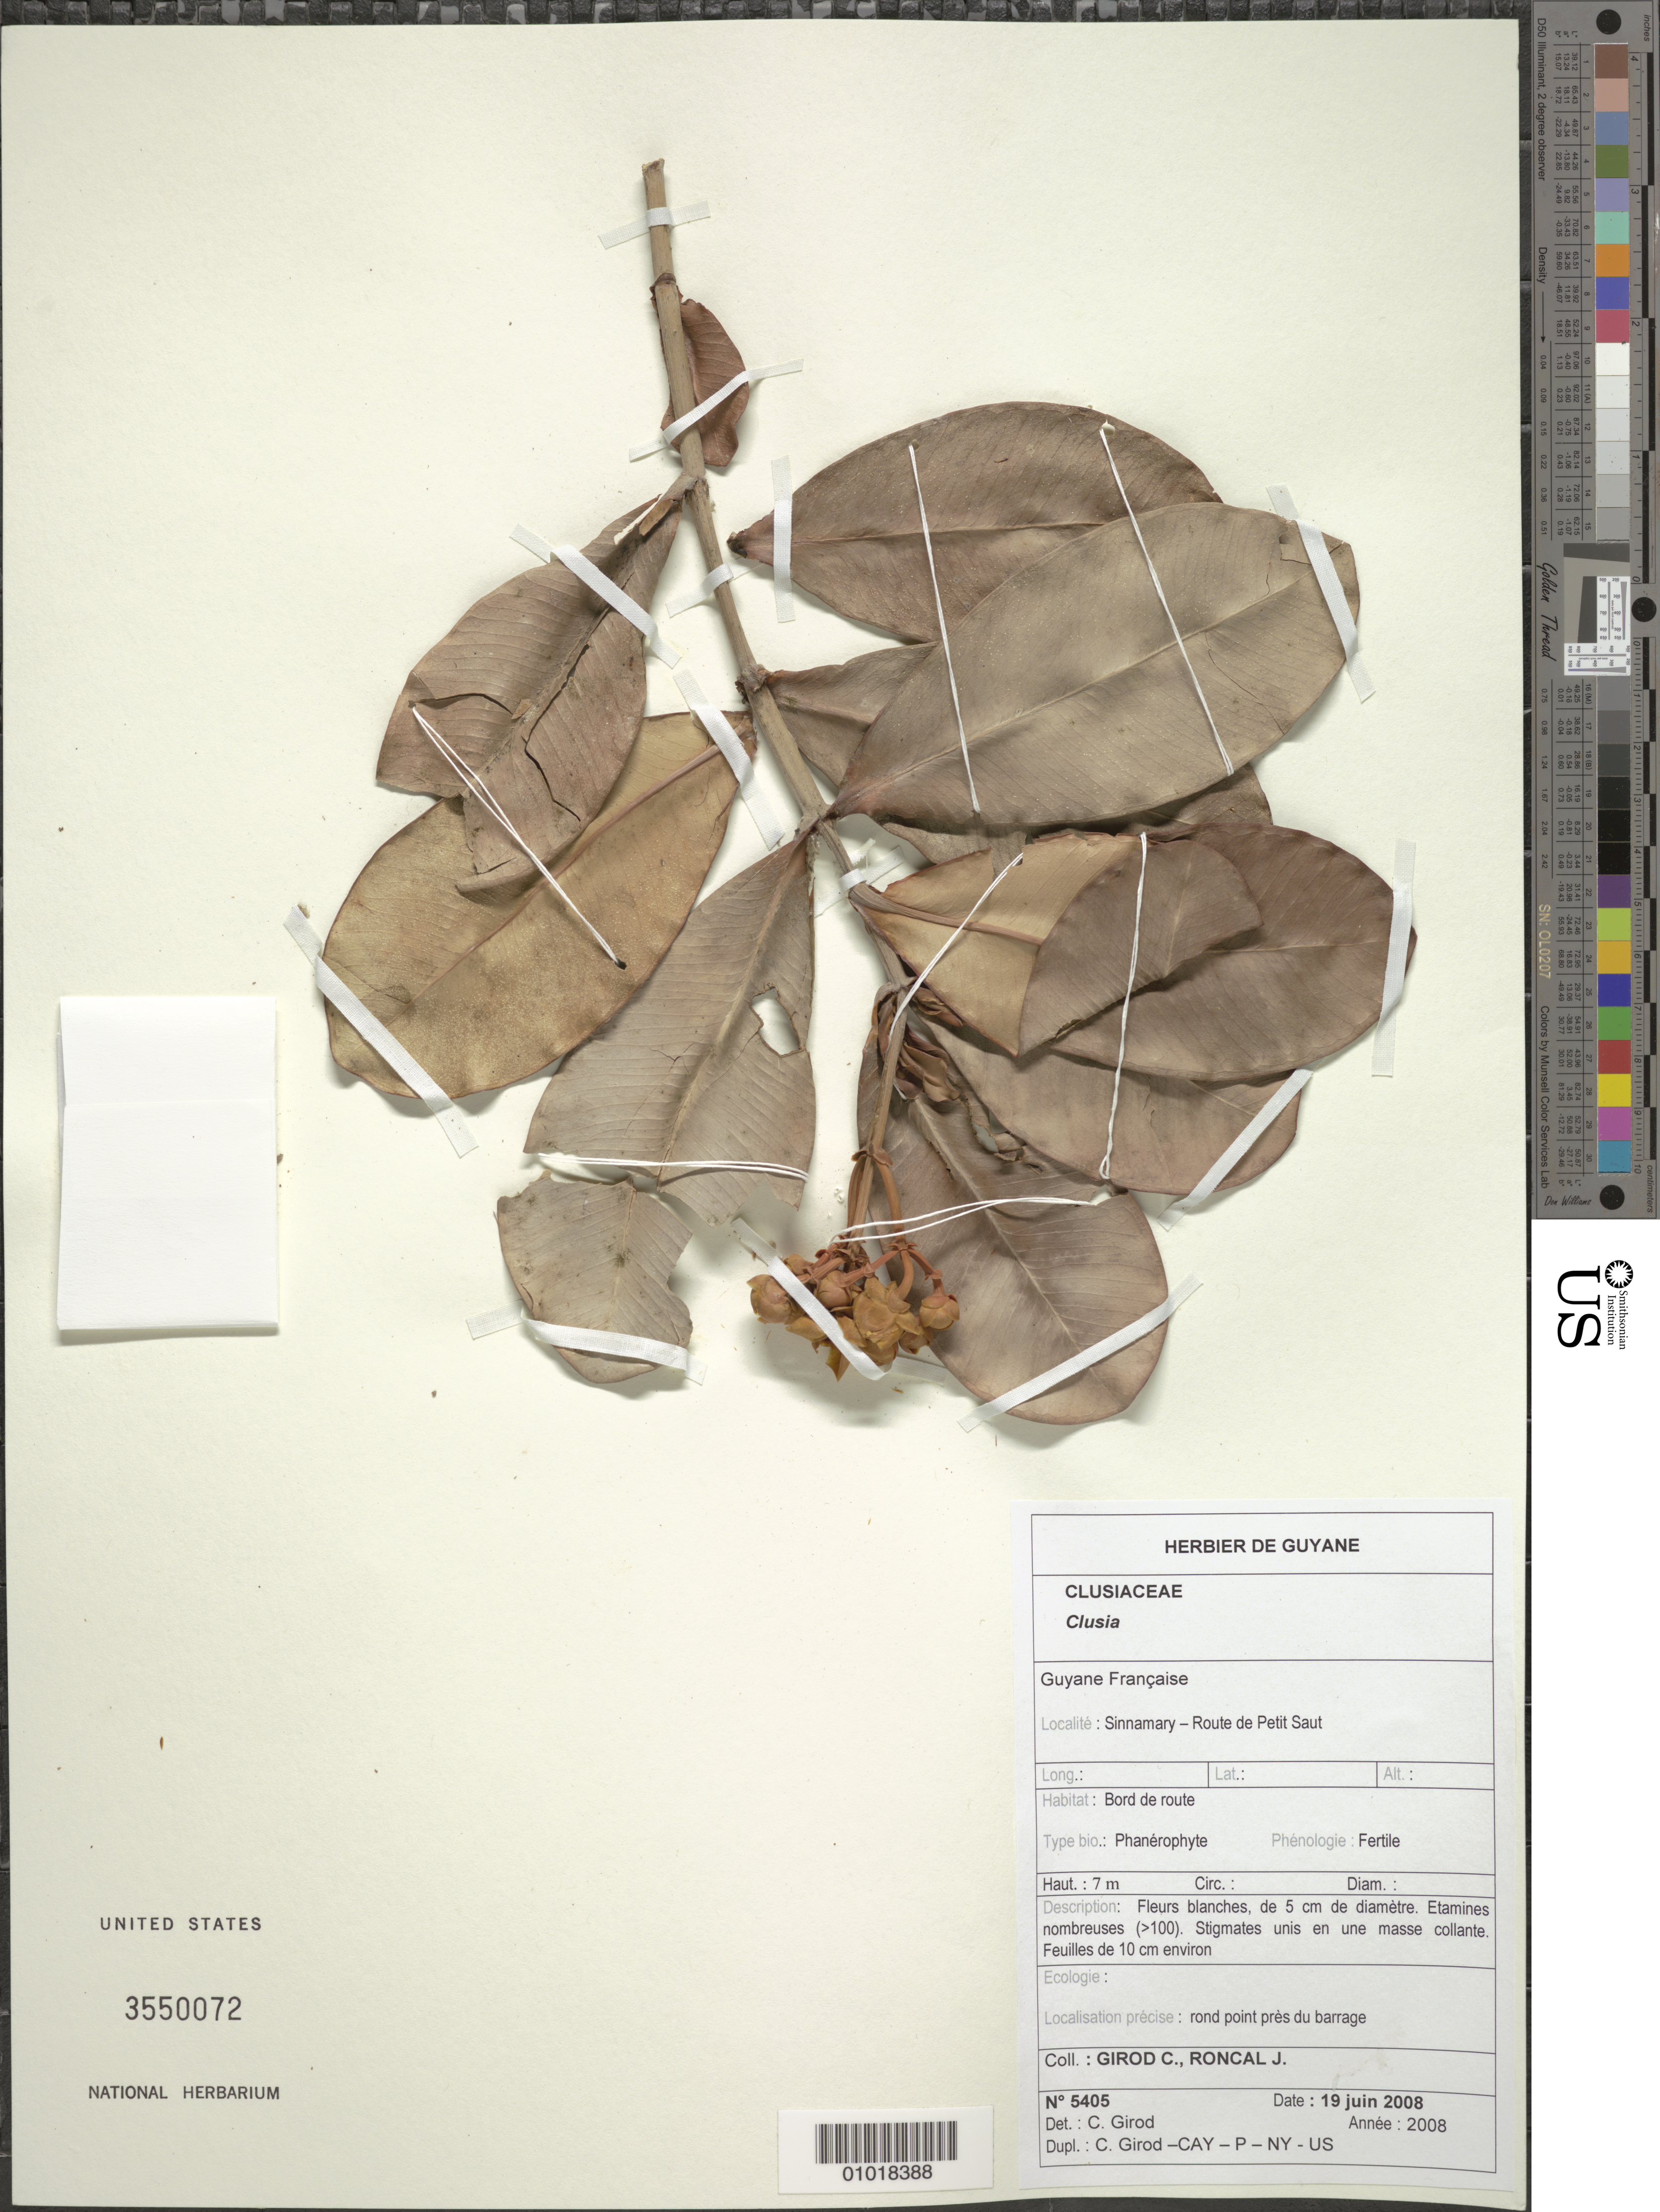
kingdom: Plantae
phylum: Tracheophyta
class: Magnoliopsida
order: Malpighiales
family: Clusiaceae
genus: Clusia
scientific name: Clusia sp.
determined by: Girod, C.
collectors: C. Girod & J. Roncal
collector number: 5405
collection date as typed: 19-Jun-08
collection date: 2008-06-19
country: French Guiana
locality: Sinnamary - route de Petit Saut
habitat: Bord de route. Rond point pres du barrage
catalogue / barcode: US 3550072